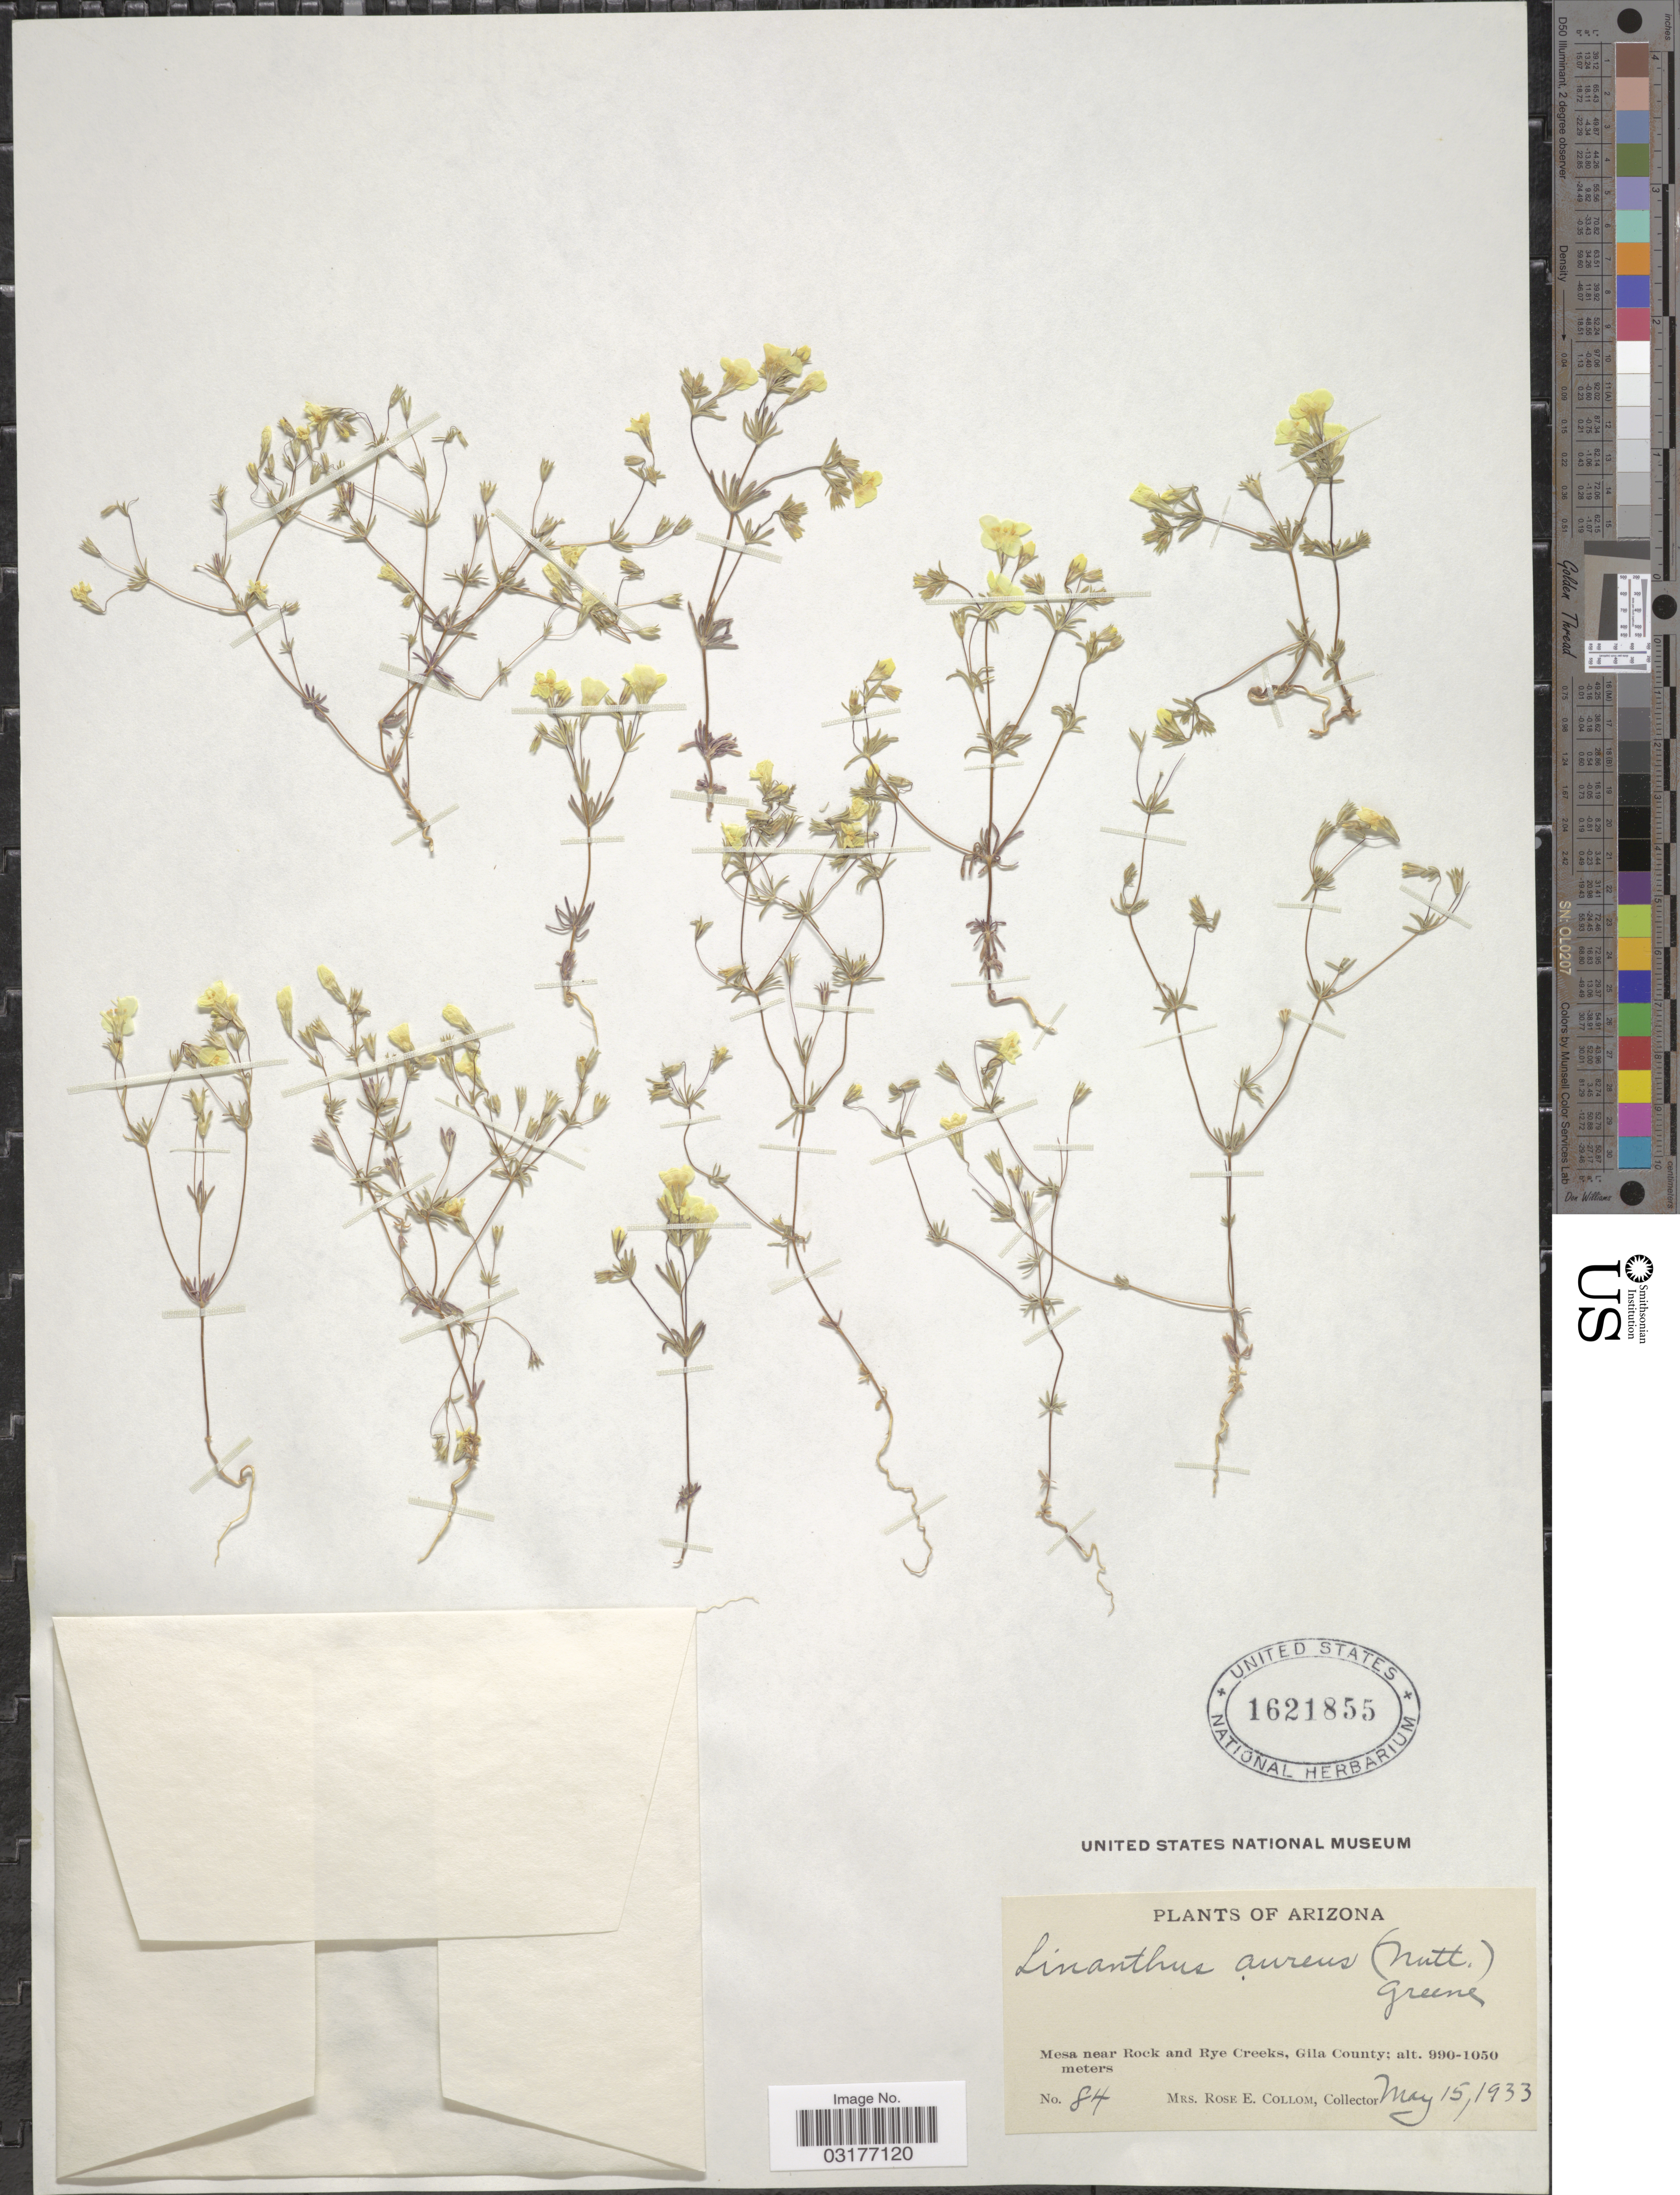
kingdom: Plantae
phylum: Tracheophyta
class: Magnoliopsida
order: Ericales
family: Polemoniaceae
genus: Leptosiphon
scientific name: Leptosiphon chrysanthus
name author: J.M. Porter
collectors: R. E. Collom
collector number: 84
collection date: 1933-05-15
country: United States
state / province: Arizona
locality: Mesa near Rock and Rye Creeks, Gila County.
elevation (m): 990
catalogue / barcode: US 1621855